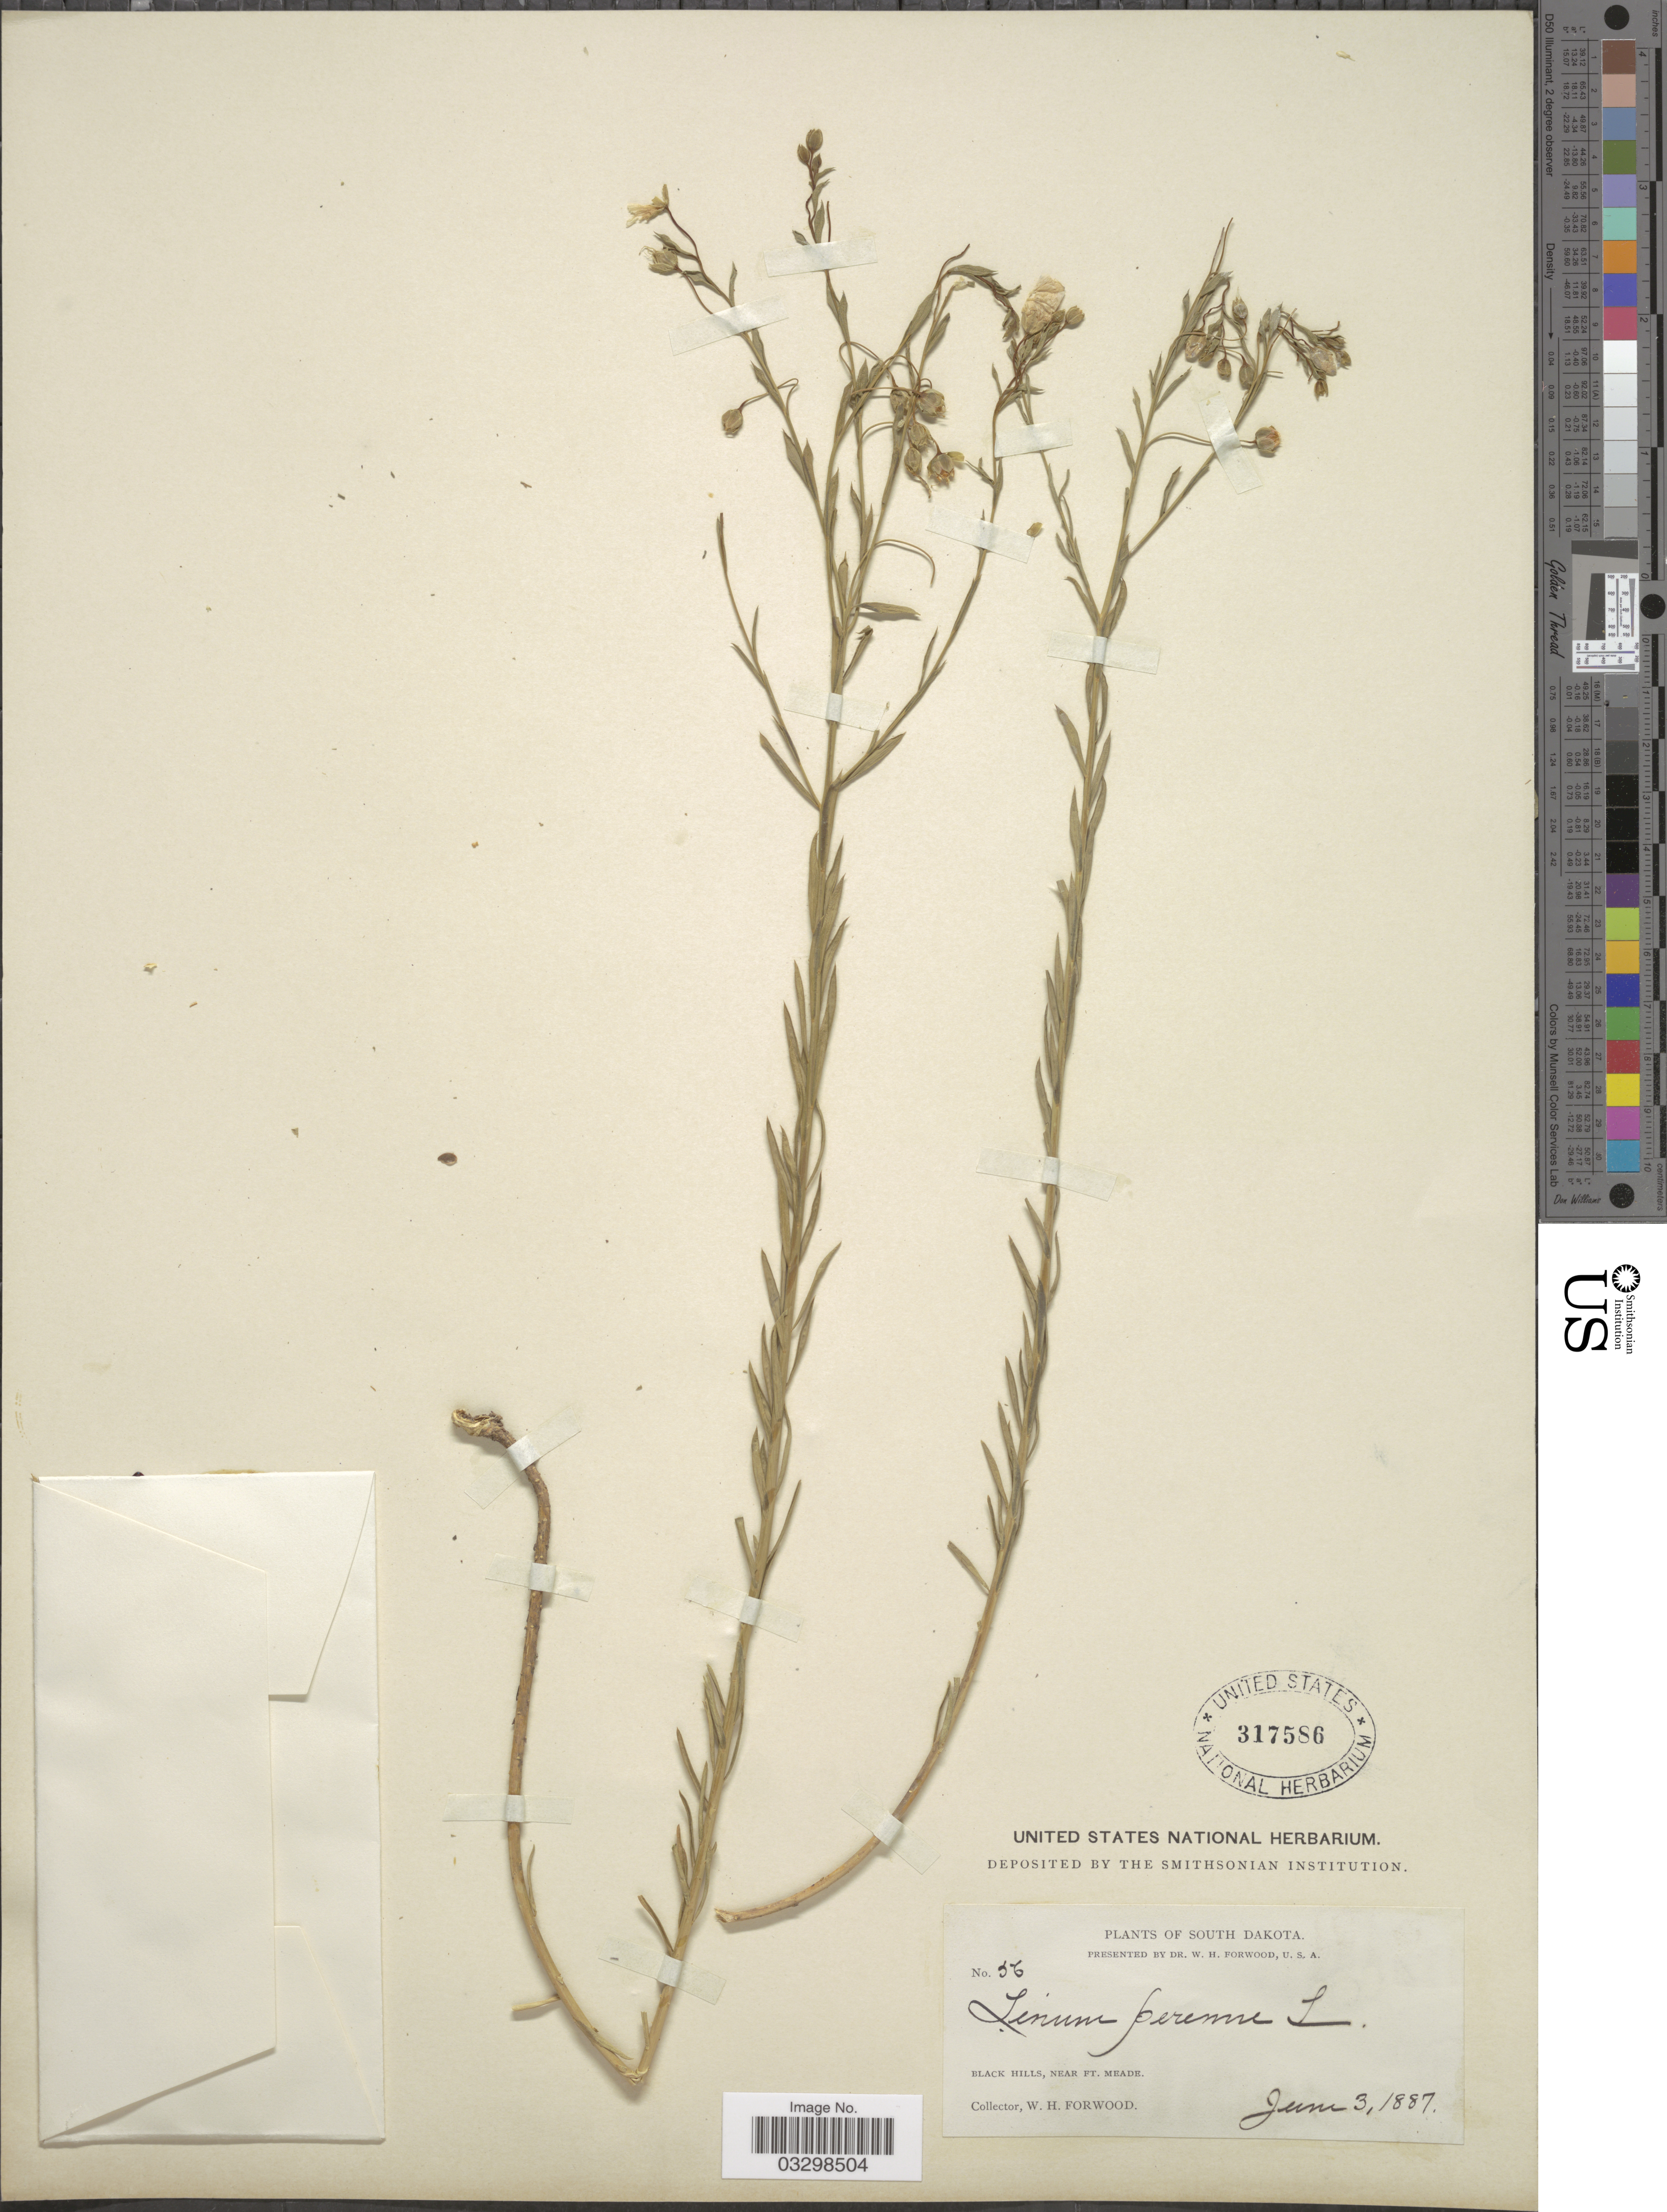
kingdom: Plantae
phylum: Tracheophyta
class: Magnoliopsida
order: Malpighiales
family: Linaceae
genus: Linum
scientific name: Linum lewisii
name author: Pursh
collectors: W. Forwood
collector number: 56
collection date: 1887-06-03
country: United States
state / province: South Dakota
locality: Black Hills, near Ft. Meade.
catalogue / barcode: US 317586